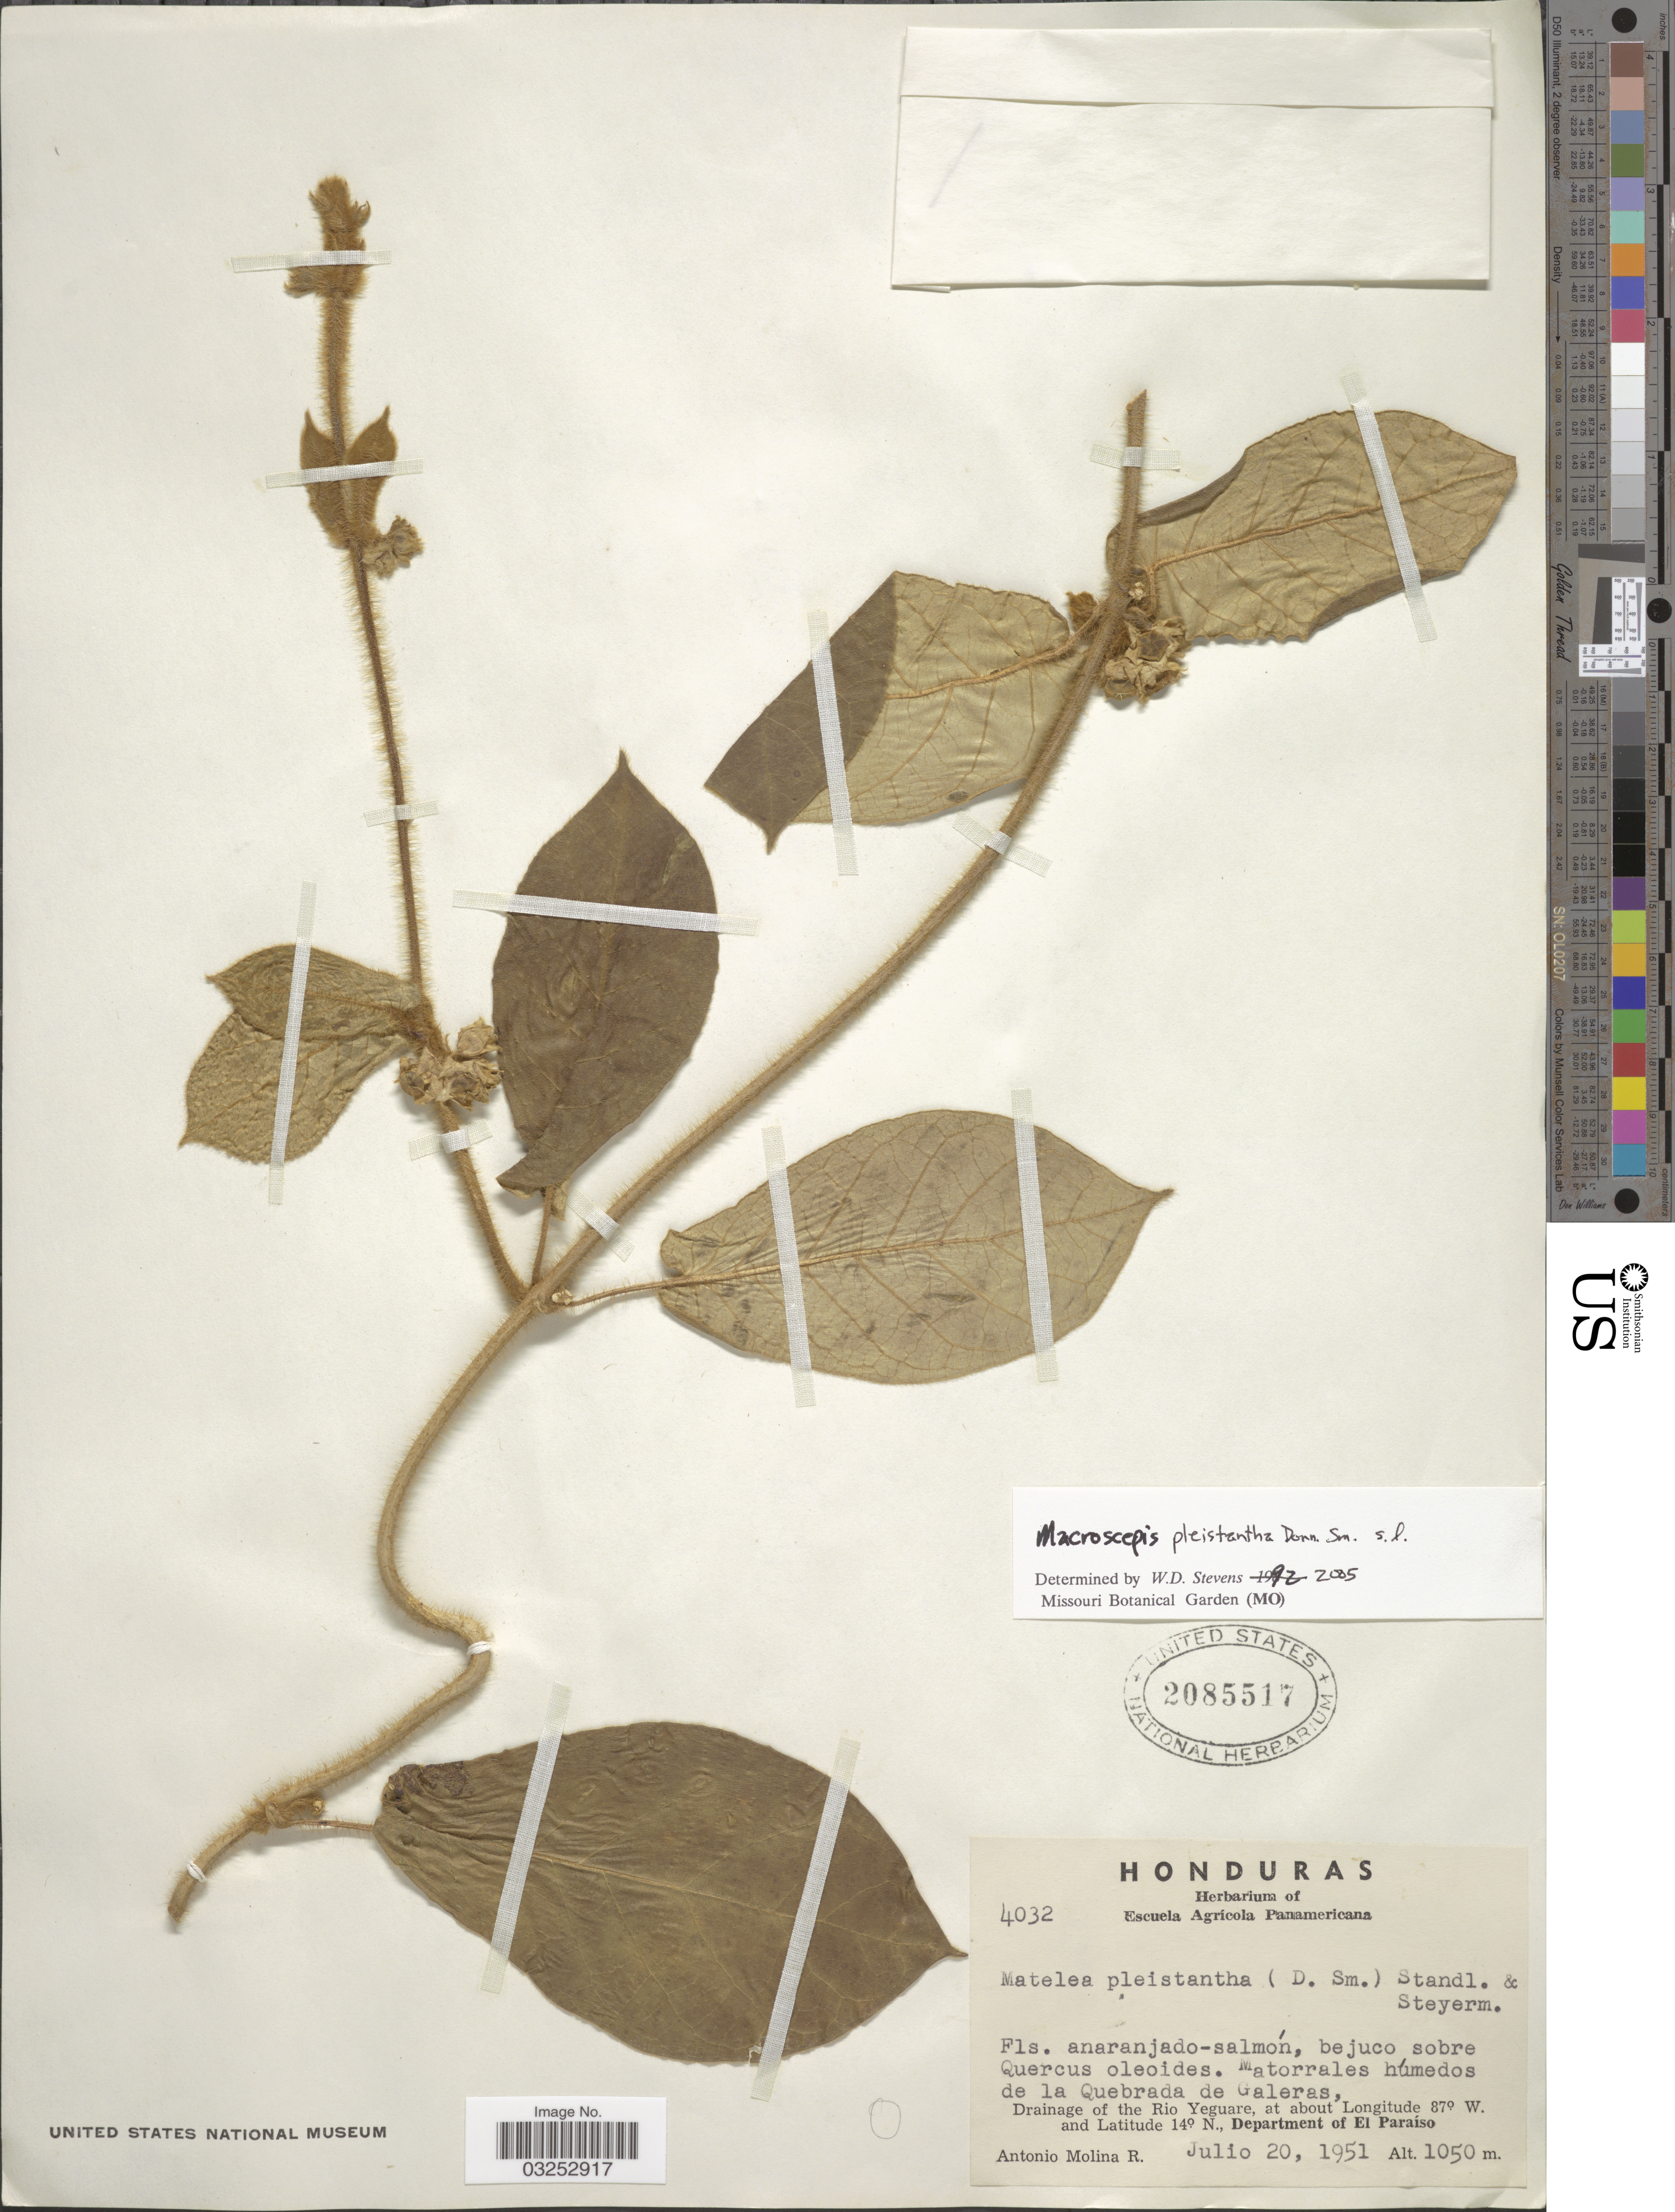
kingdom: Plantae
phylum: Tracheophyta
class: Magnoliopsida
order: Gentianales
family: Apocynaceae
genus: Macroscepis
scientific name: Macroscepis pleistantha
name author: Donn. Sm.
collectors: A. Molina R.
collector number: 4032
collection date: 1951-07-20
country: Honduras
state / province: El Paraíso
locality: Matorrales húmedos de la Quebrada de Galeras, Drainage of the Rio Yeguare, Department of El Paraiso.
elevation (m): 1050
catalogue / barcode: US 2085517